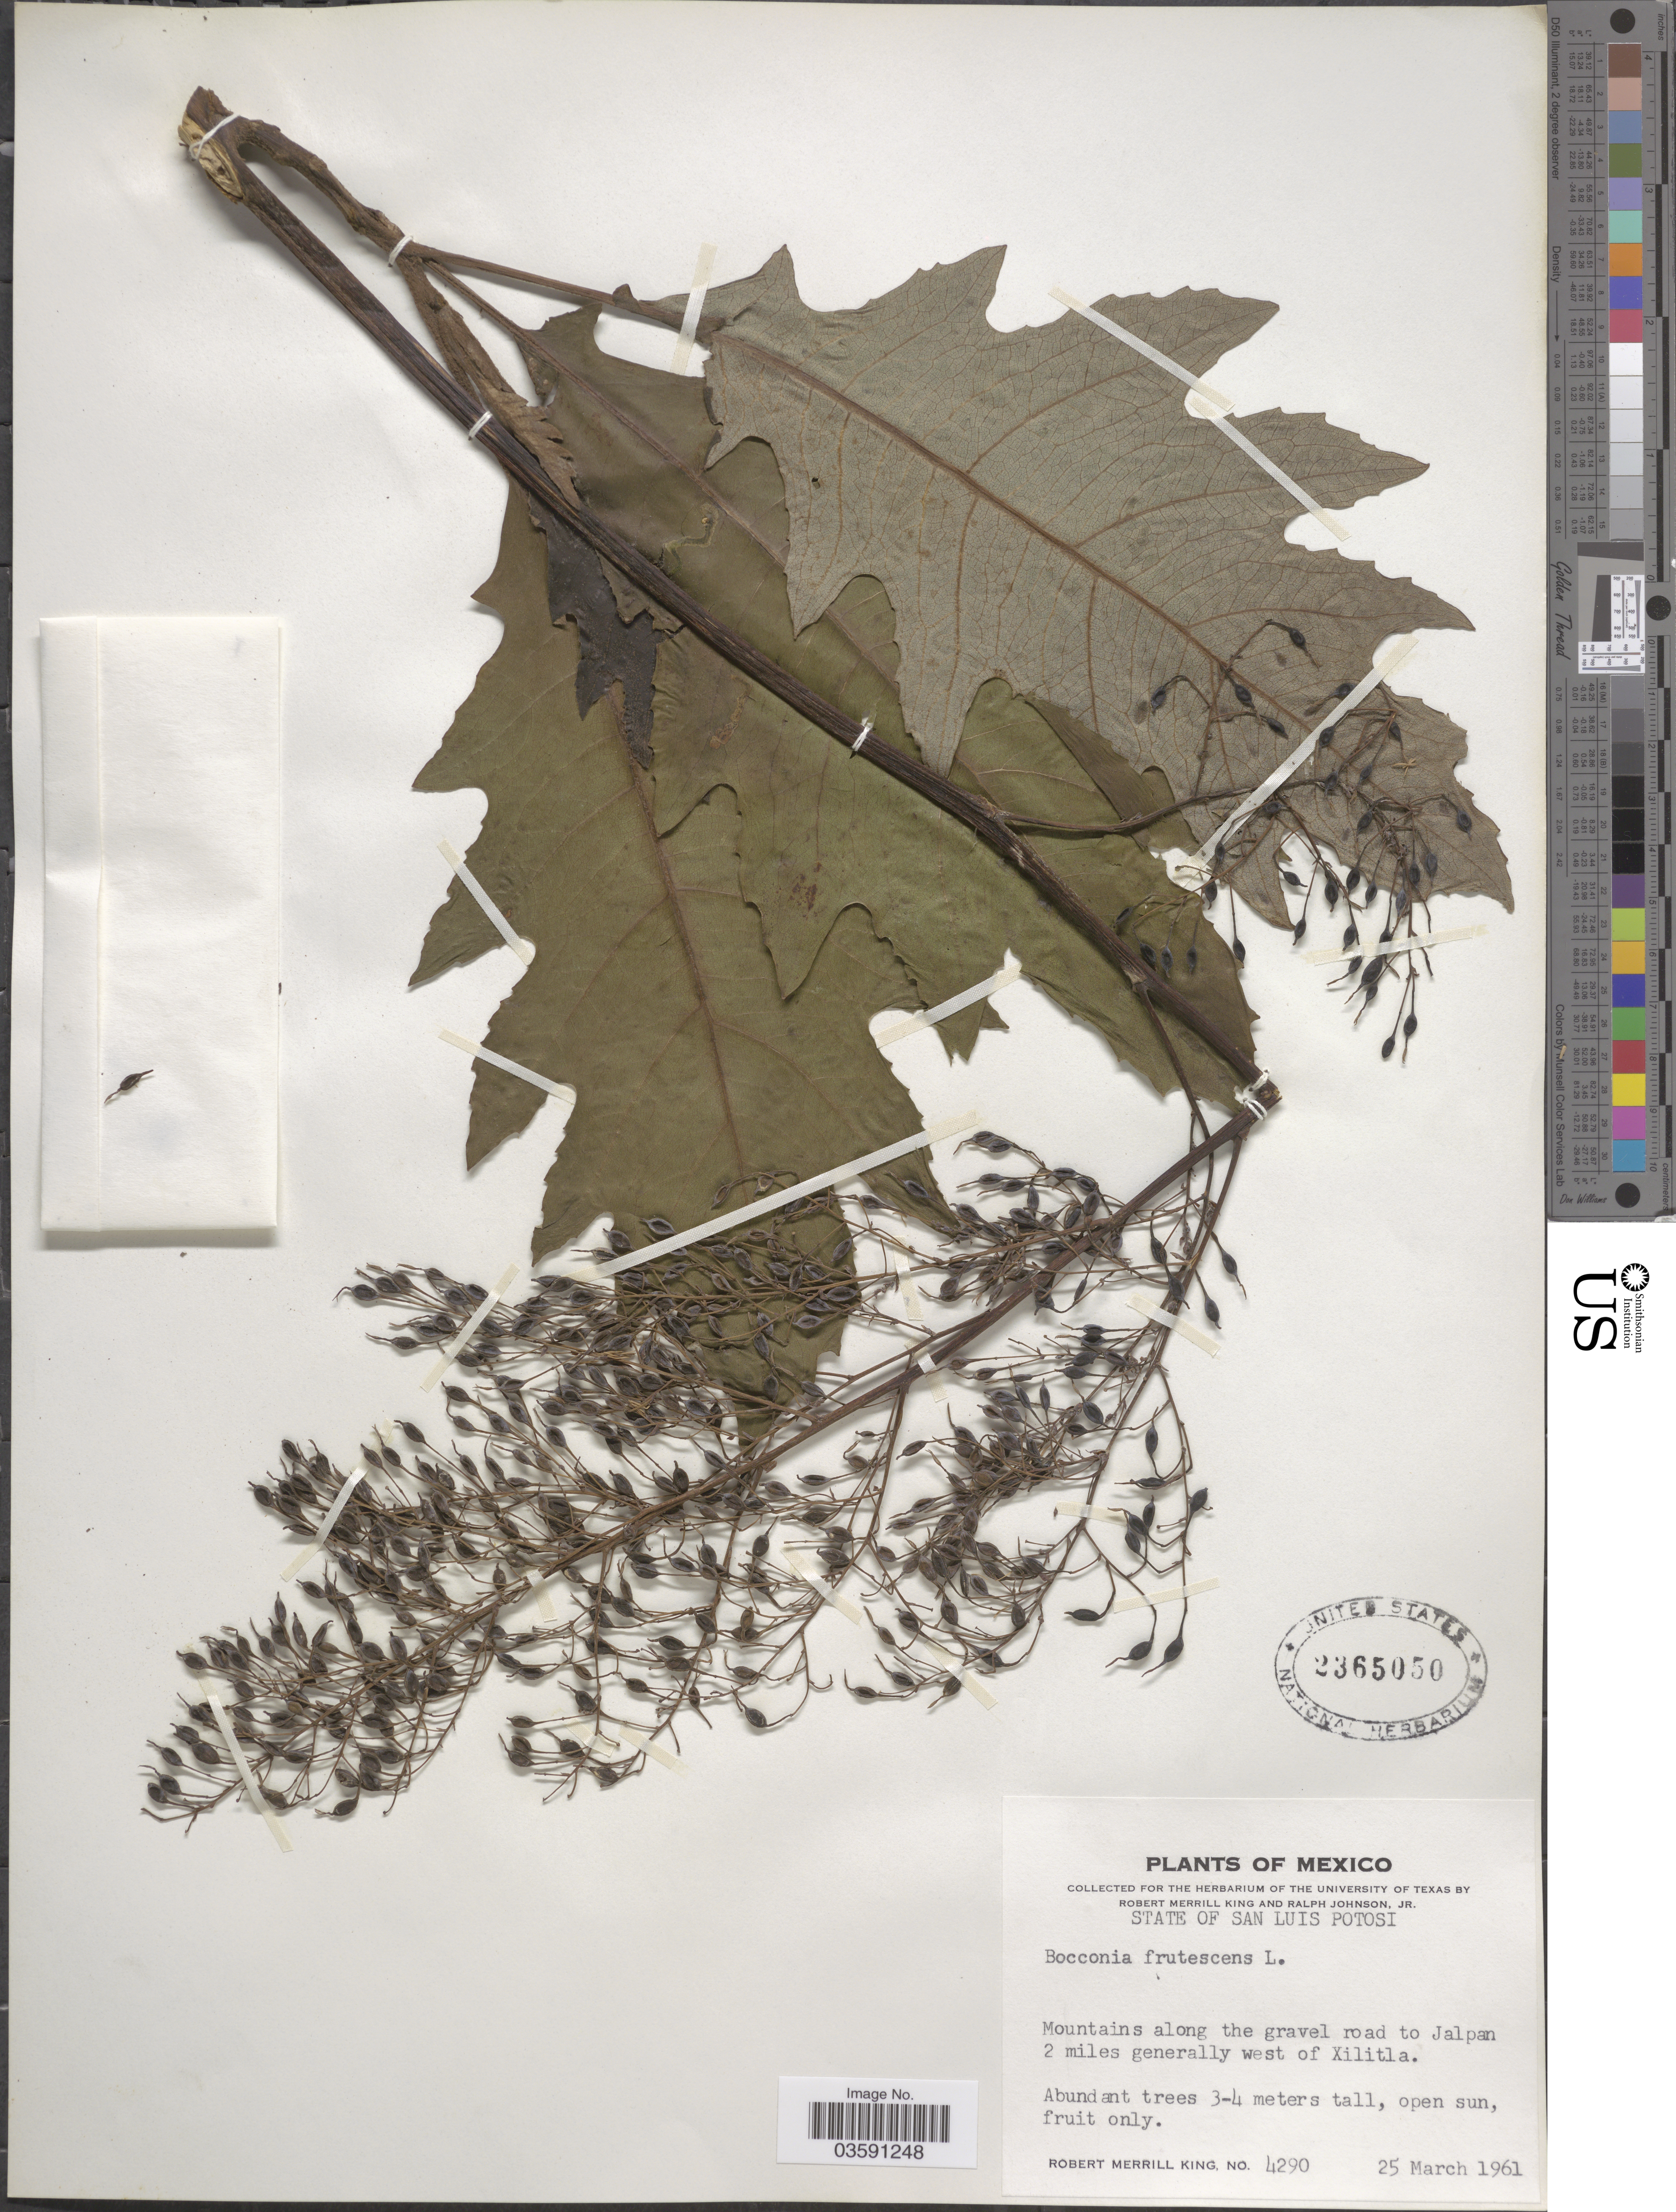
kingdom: Plantae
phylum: Tracheophyta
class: Magnoliopsida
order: Ranunculales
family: Papaveraceae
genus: Bocconia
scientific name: Bocconia frutescens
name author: L.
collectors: R. M. King & R. Johnson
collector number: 4290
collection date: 1961-03-25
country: Mexico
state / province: San Luis Potosí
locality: Mountains along the gravel road to Jalpan 2 miles generally west of Xilitla.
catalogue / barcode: US 2365050